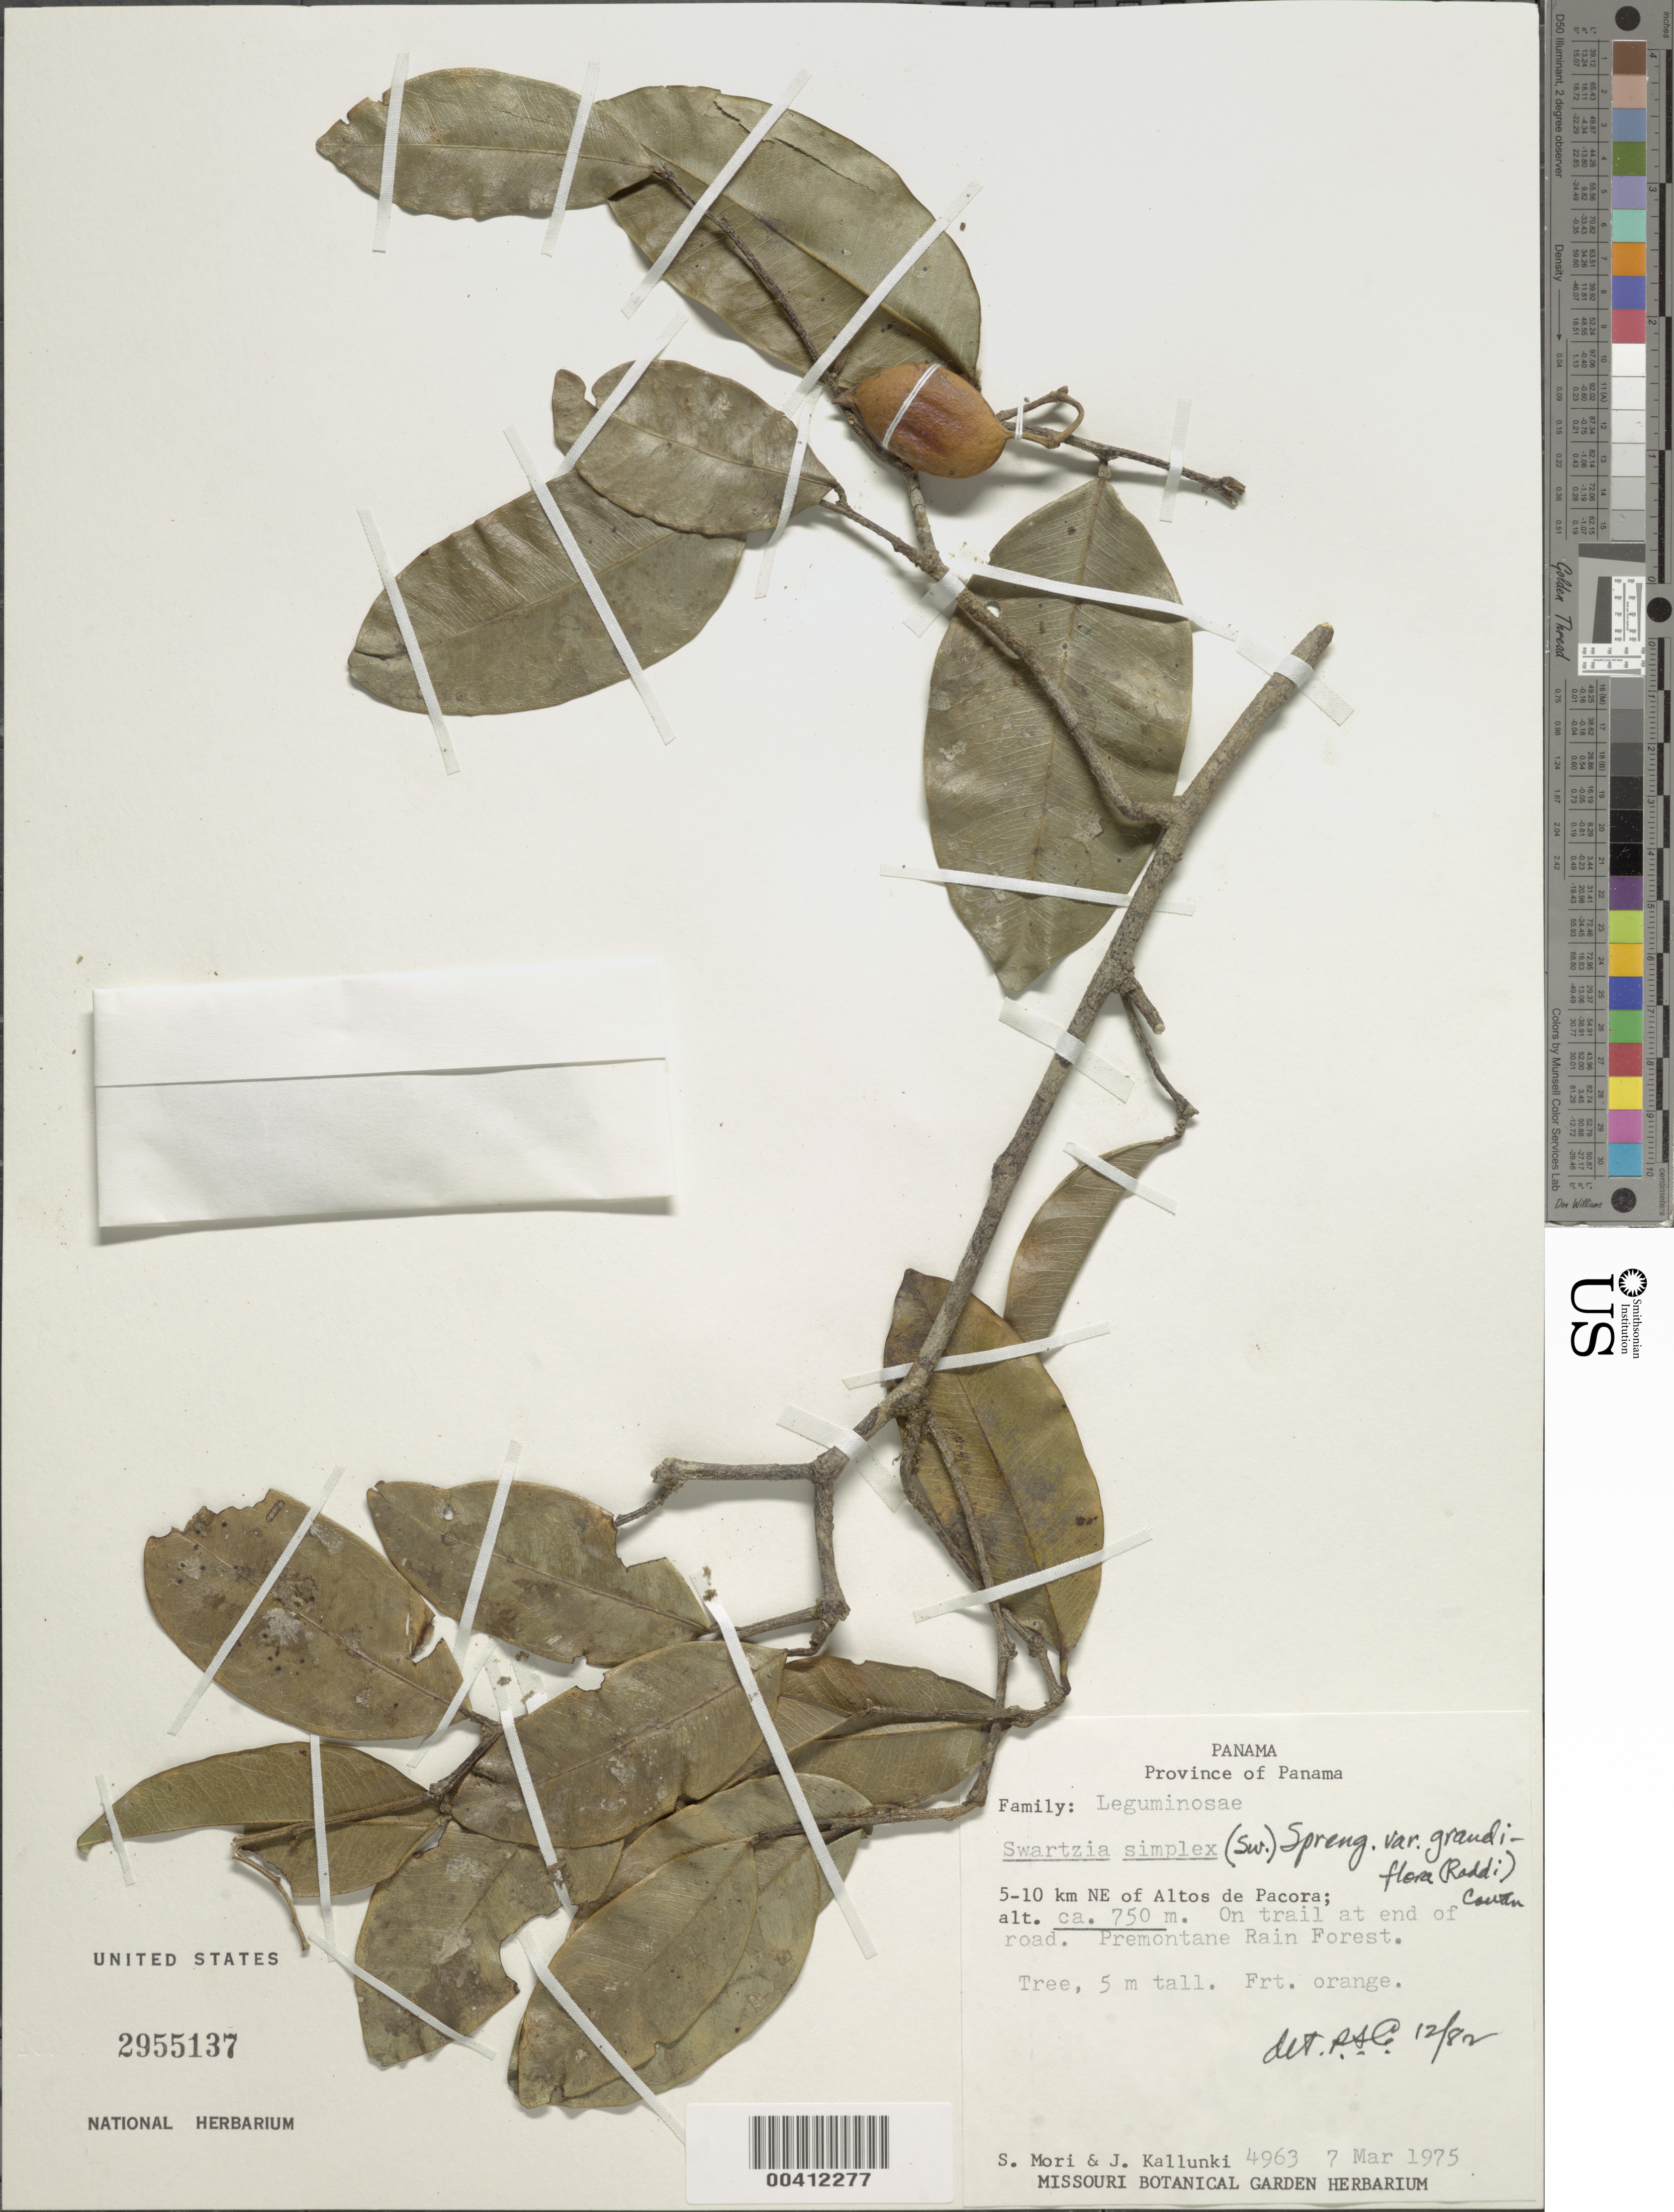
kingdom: Plantae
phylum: Tracheophyta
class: Magnoliopsida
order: Fabales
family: Fabaceae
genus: Swartzia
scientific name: Swartzia simplex var. ochnacea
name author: (DC.) R.S. Cowan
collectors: S. Mori & J. Kallunki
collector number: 4963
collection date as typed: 07 Mar 1975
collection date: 1975-03-07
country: Panama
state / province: Panamá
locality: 5-10 km NE of Altos de Pacora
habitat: Premontaine rain forest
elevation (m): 229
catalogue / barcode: US 2955137